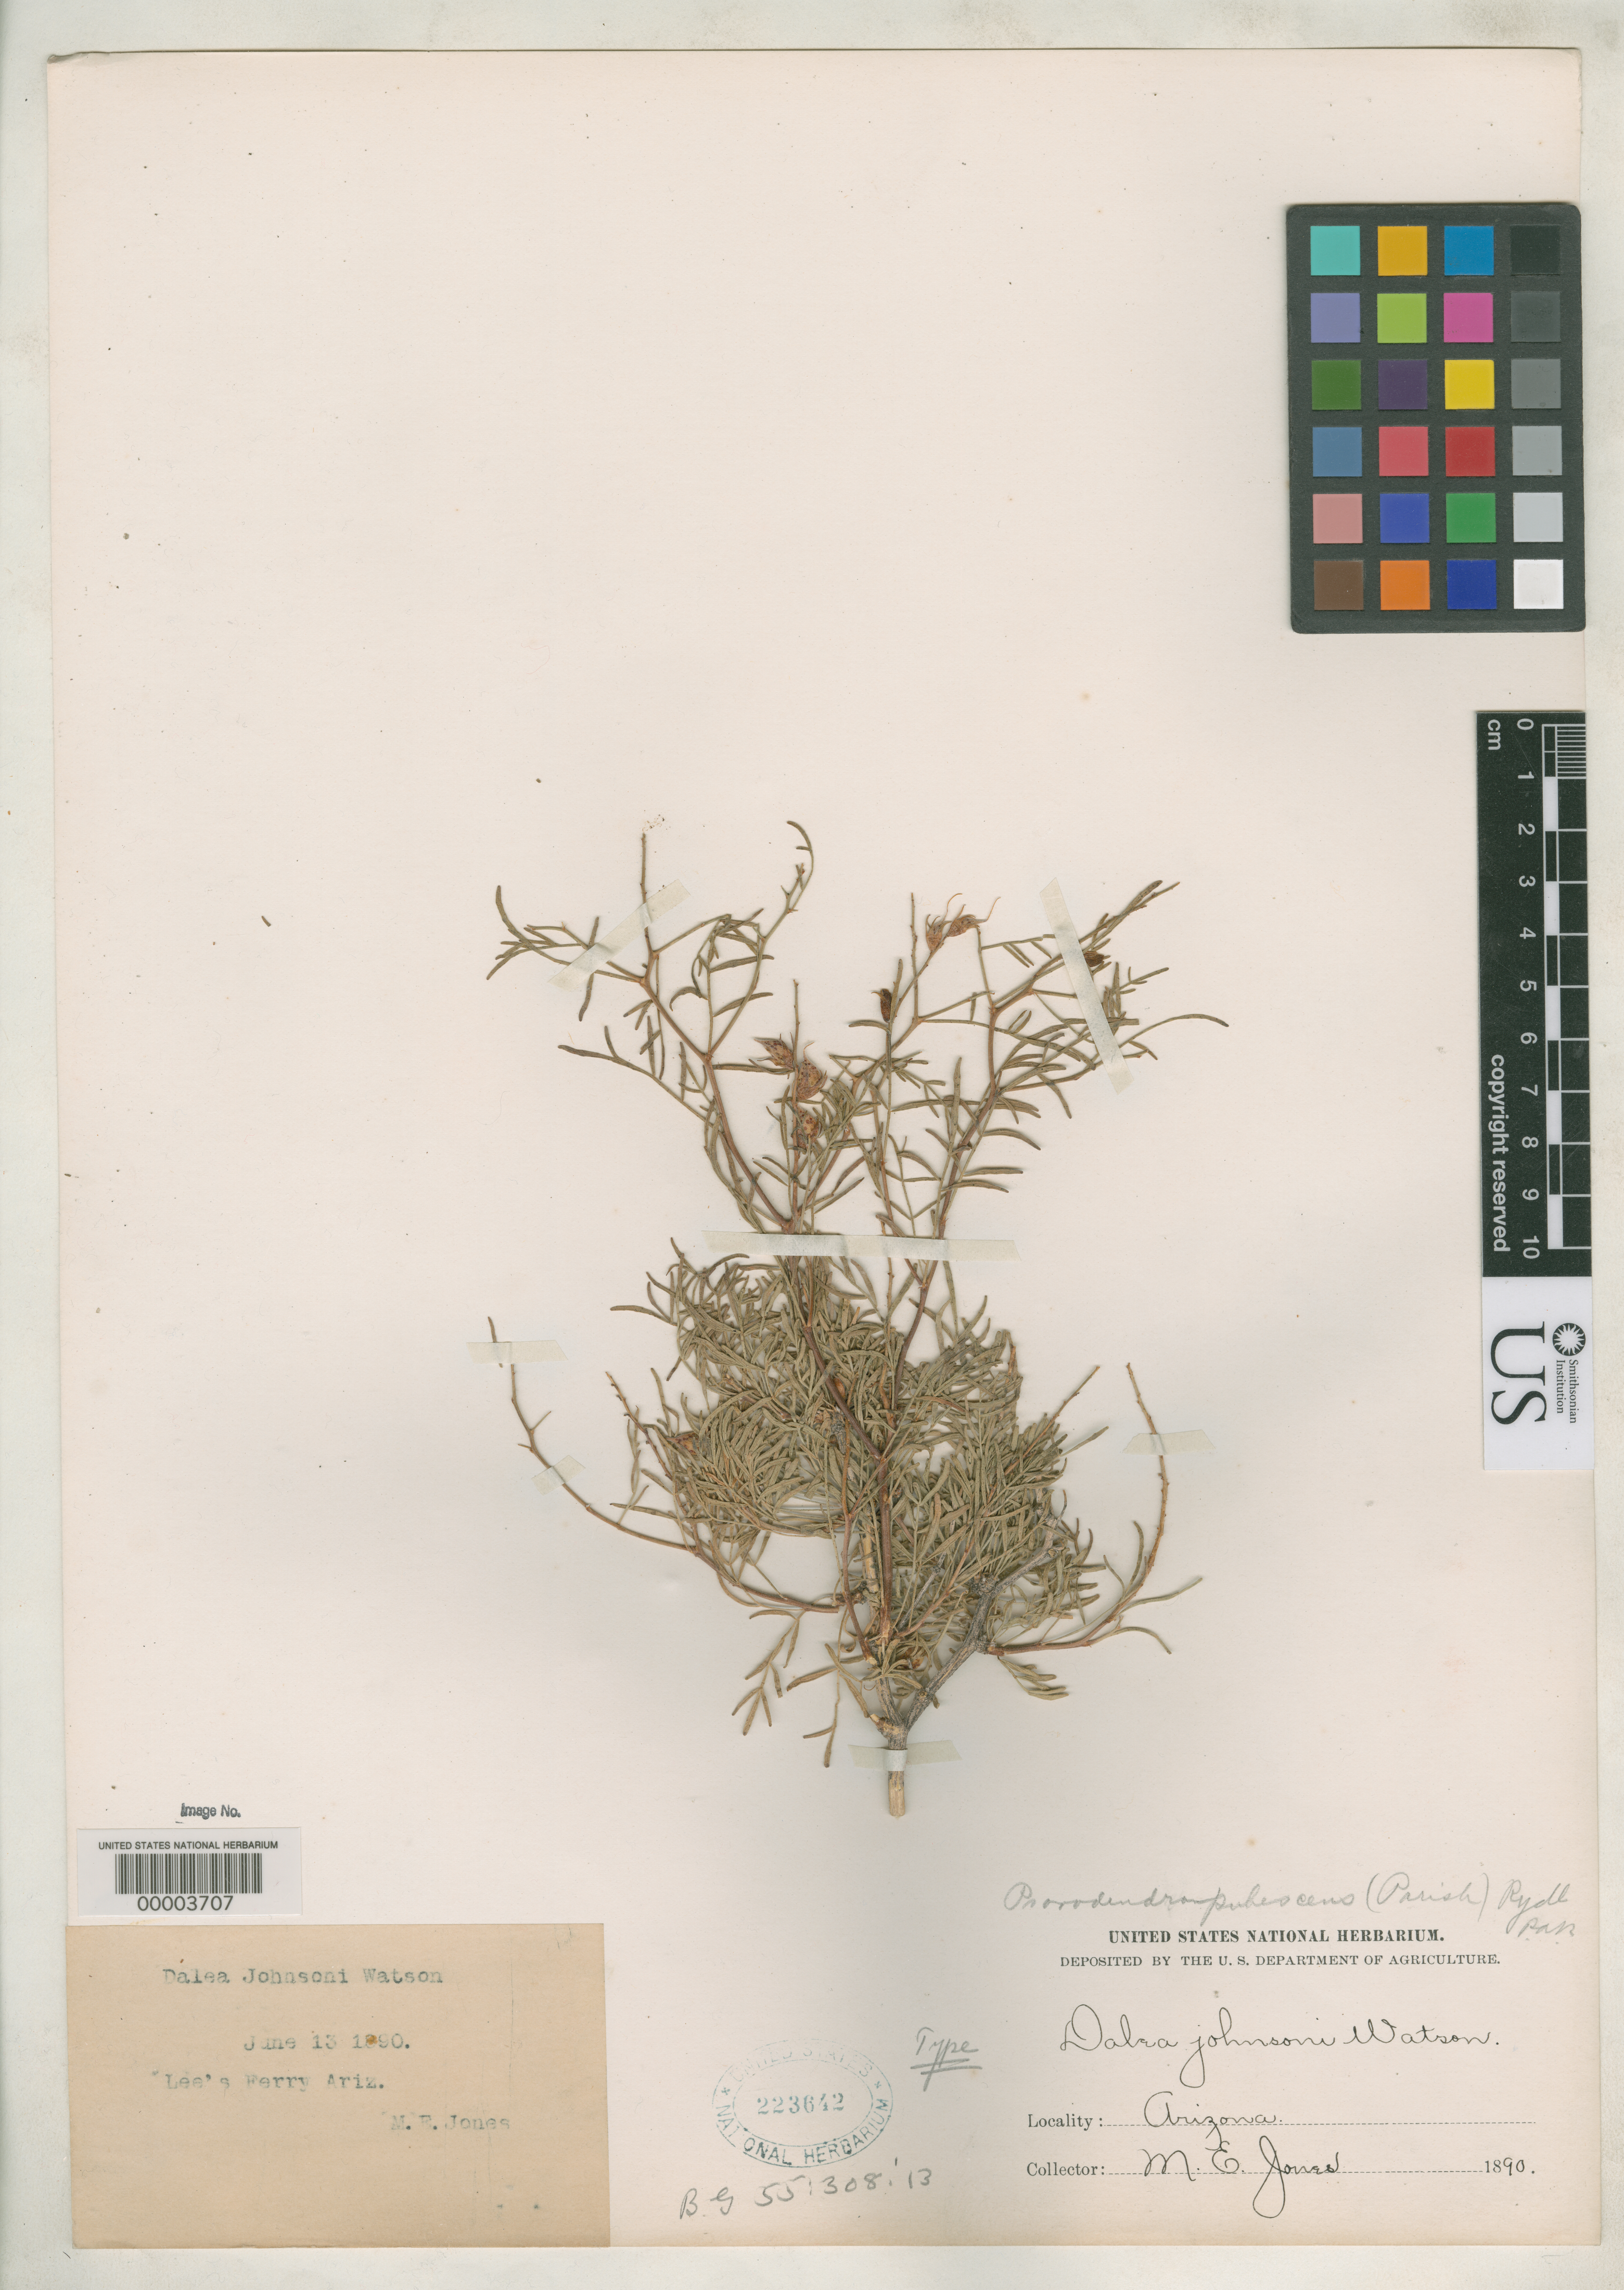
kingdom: Plantae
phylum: Tracheophyta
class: Magnoliopsida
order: Fabales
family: Fabaceae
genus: Parosela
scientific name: Parosela johnsonii var. pubescens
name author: Parish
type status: Isotype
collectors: M. E. Jones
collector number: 3076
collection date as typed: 13 Jun 1890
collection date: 1890-06-13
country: United States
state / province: Arizona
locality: Lee's Ferry.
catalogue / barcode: US 223642